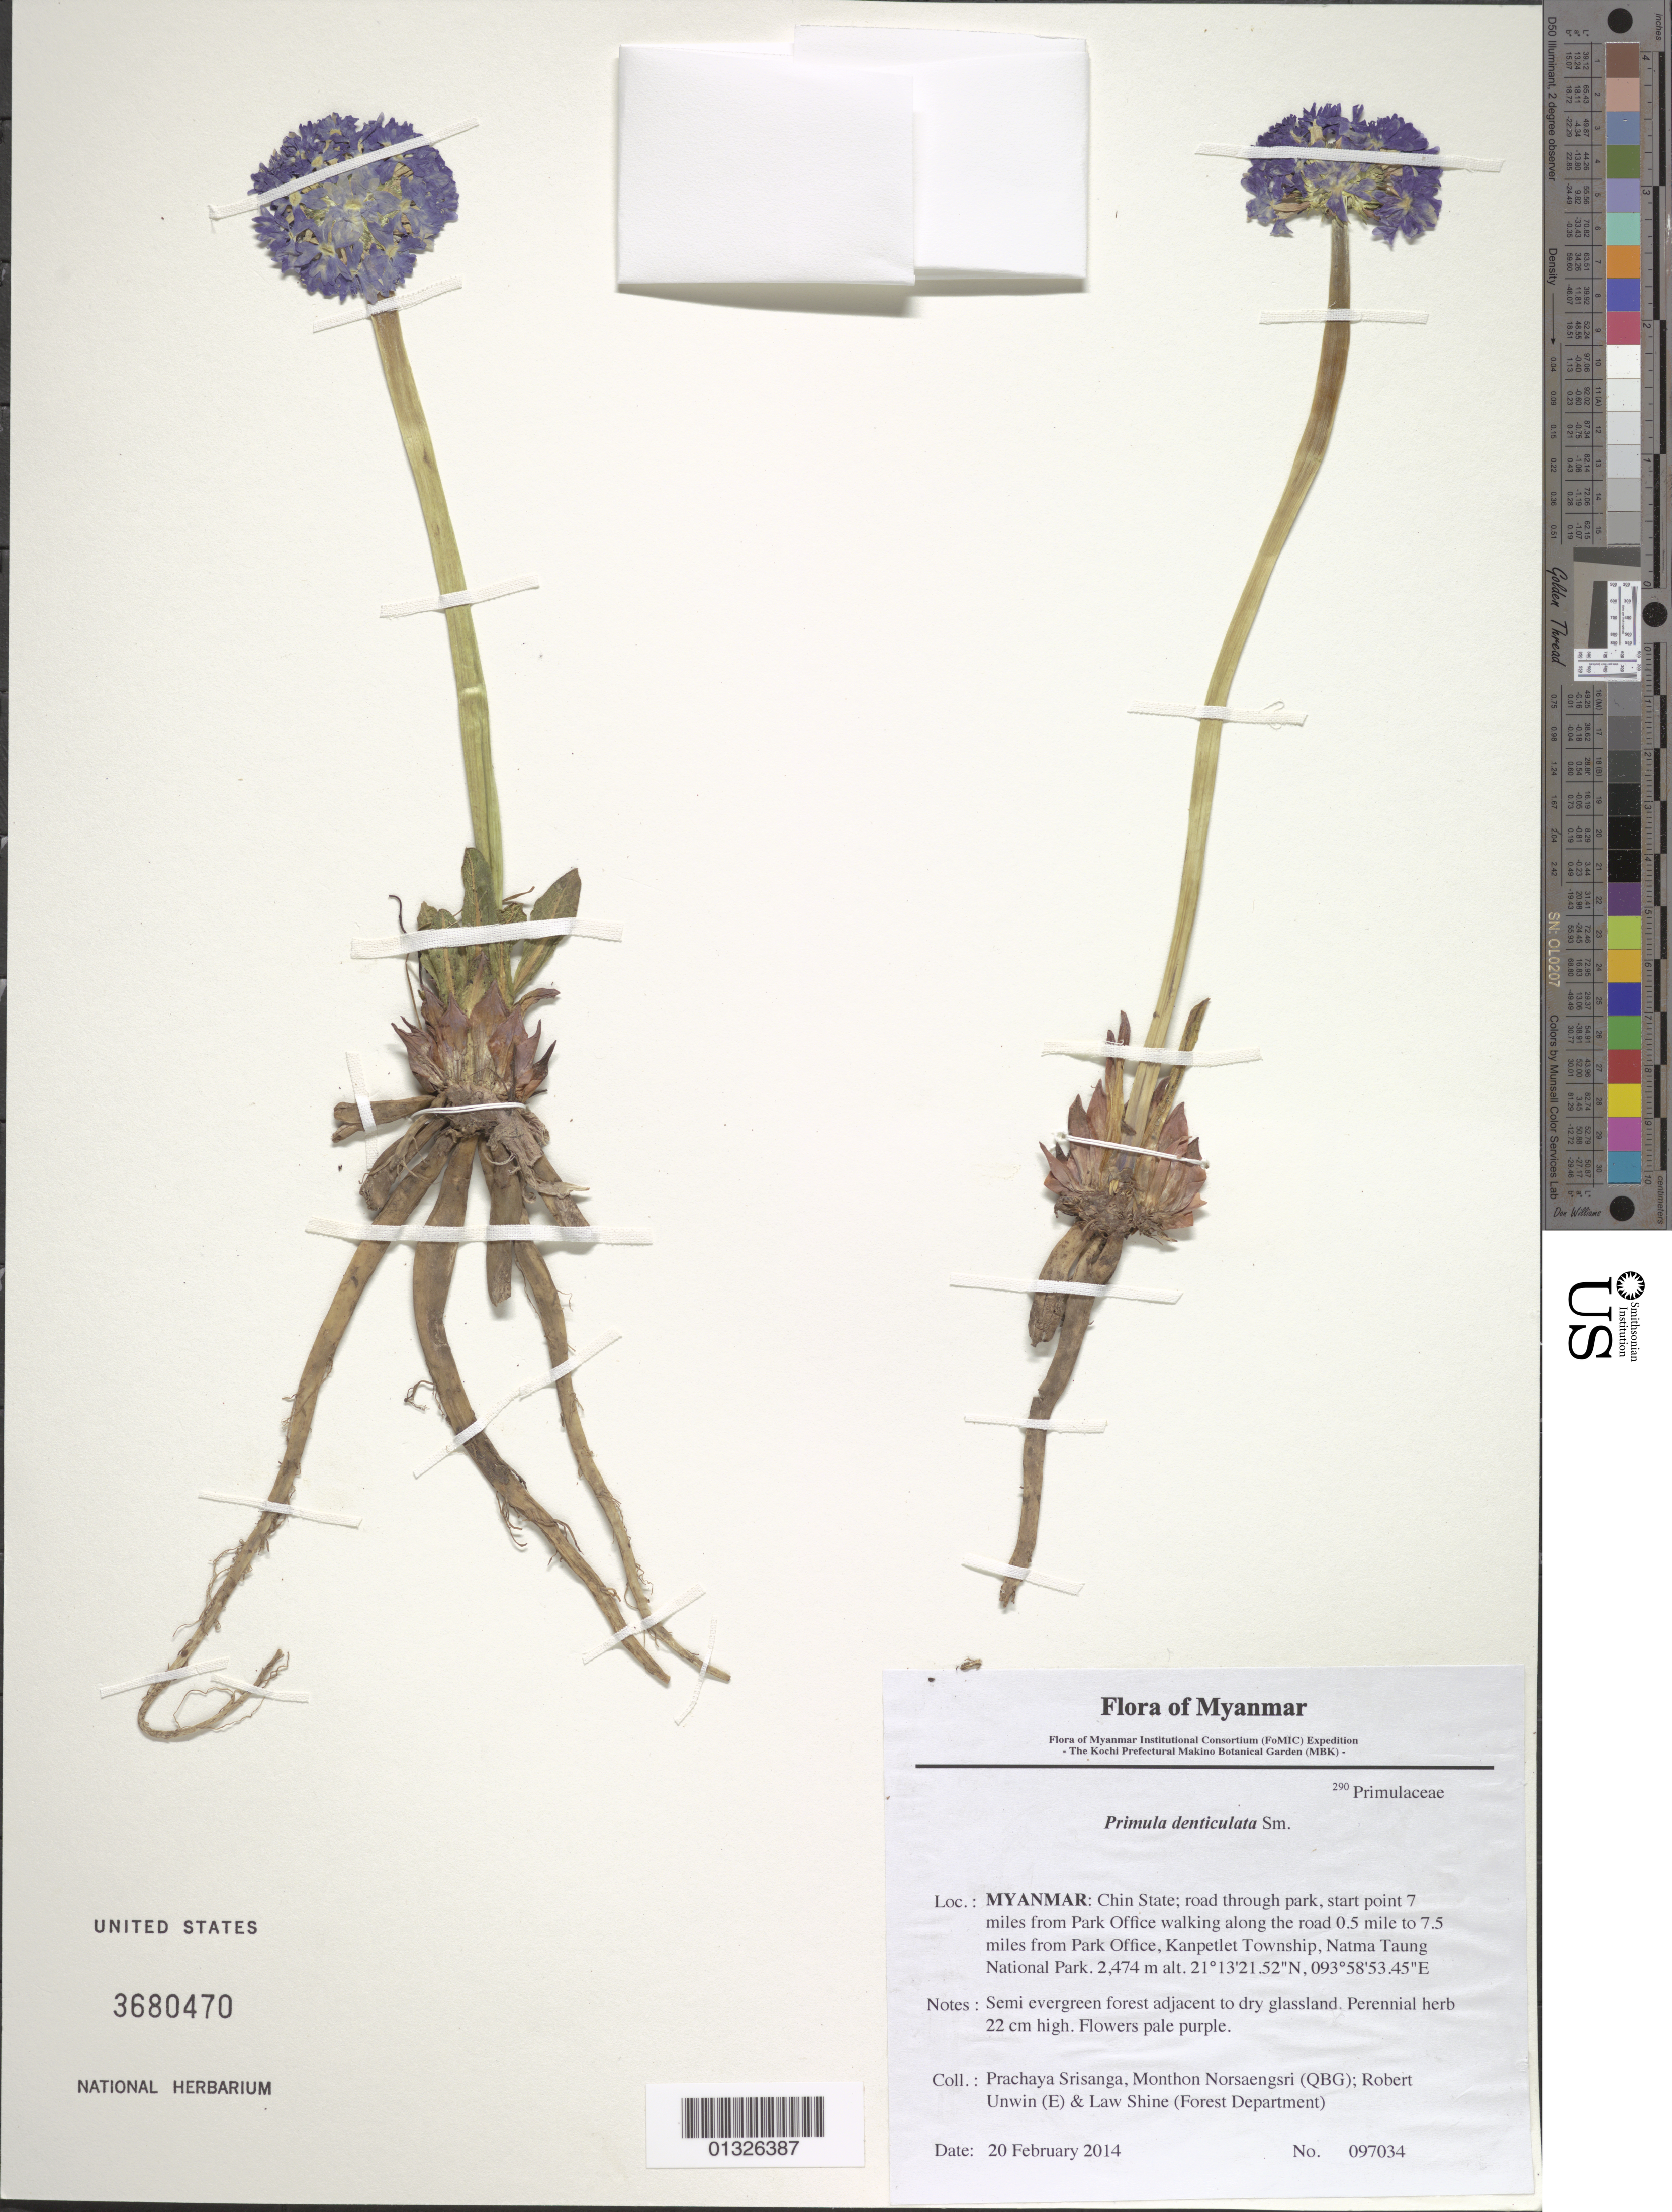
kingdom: Plantae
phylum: Tracheophyta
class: Magnoliopsida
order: Ericales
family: Primulaceae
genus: Primula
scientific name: Primula denticulata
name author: Sm.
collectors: P. Srisanga, M. Norsaengsri, R. Unwin & L. Shine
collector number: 97034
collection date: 2014-02-20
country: Myanmar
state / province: Chin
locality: Road through park, start point 7 miles from Park Office walking along the road 0.5 mile to 7.5 miles from Park Office, Kanpetlet Township, Natma Taung National Park.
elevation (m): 2474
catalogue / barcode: US 3680470